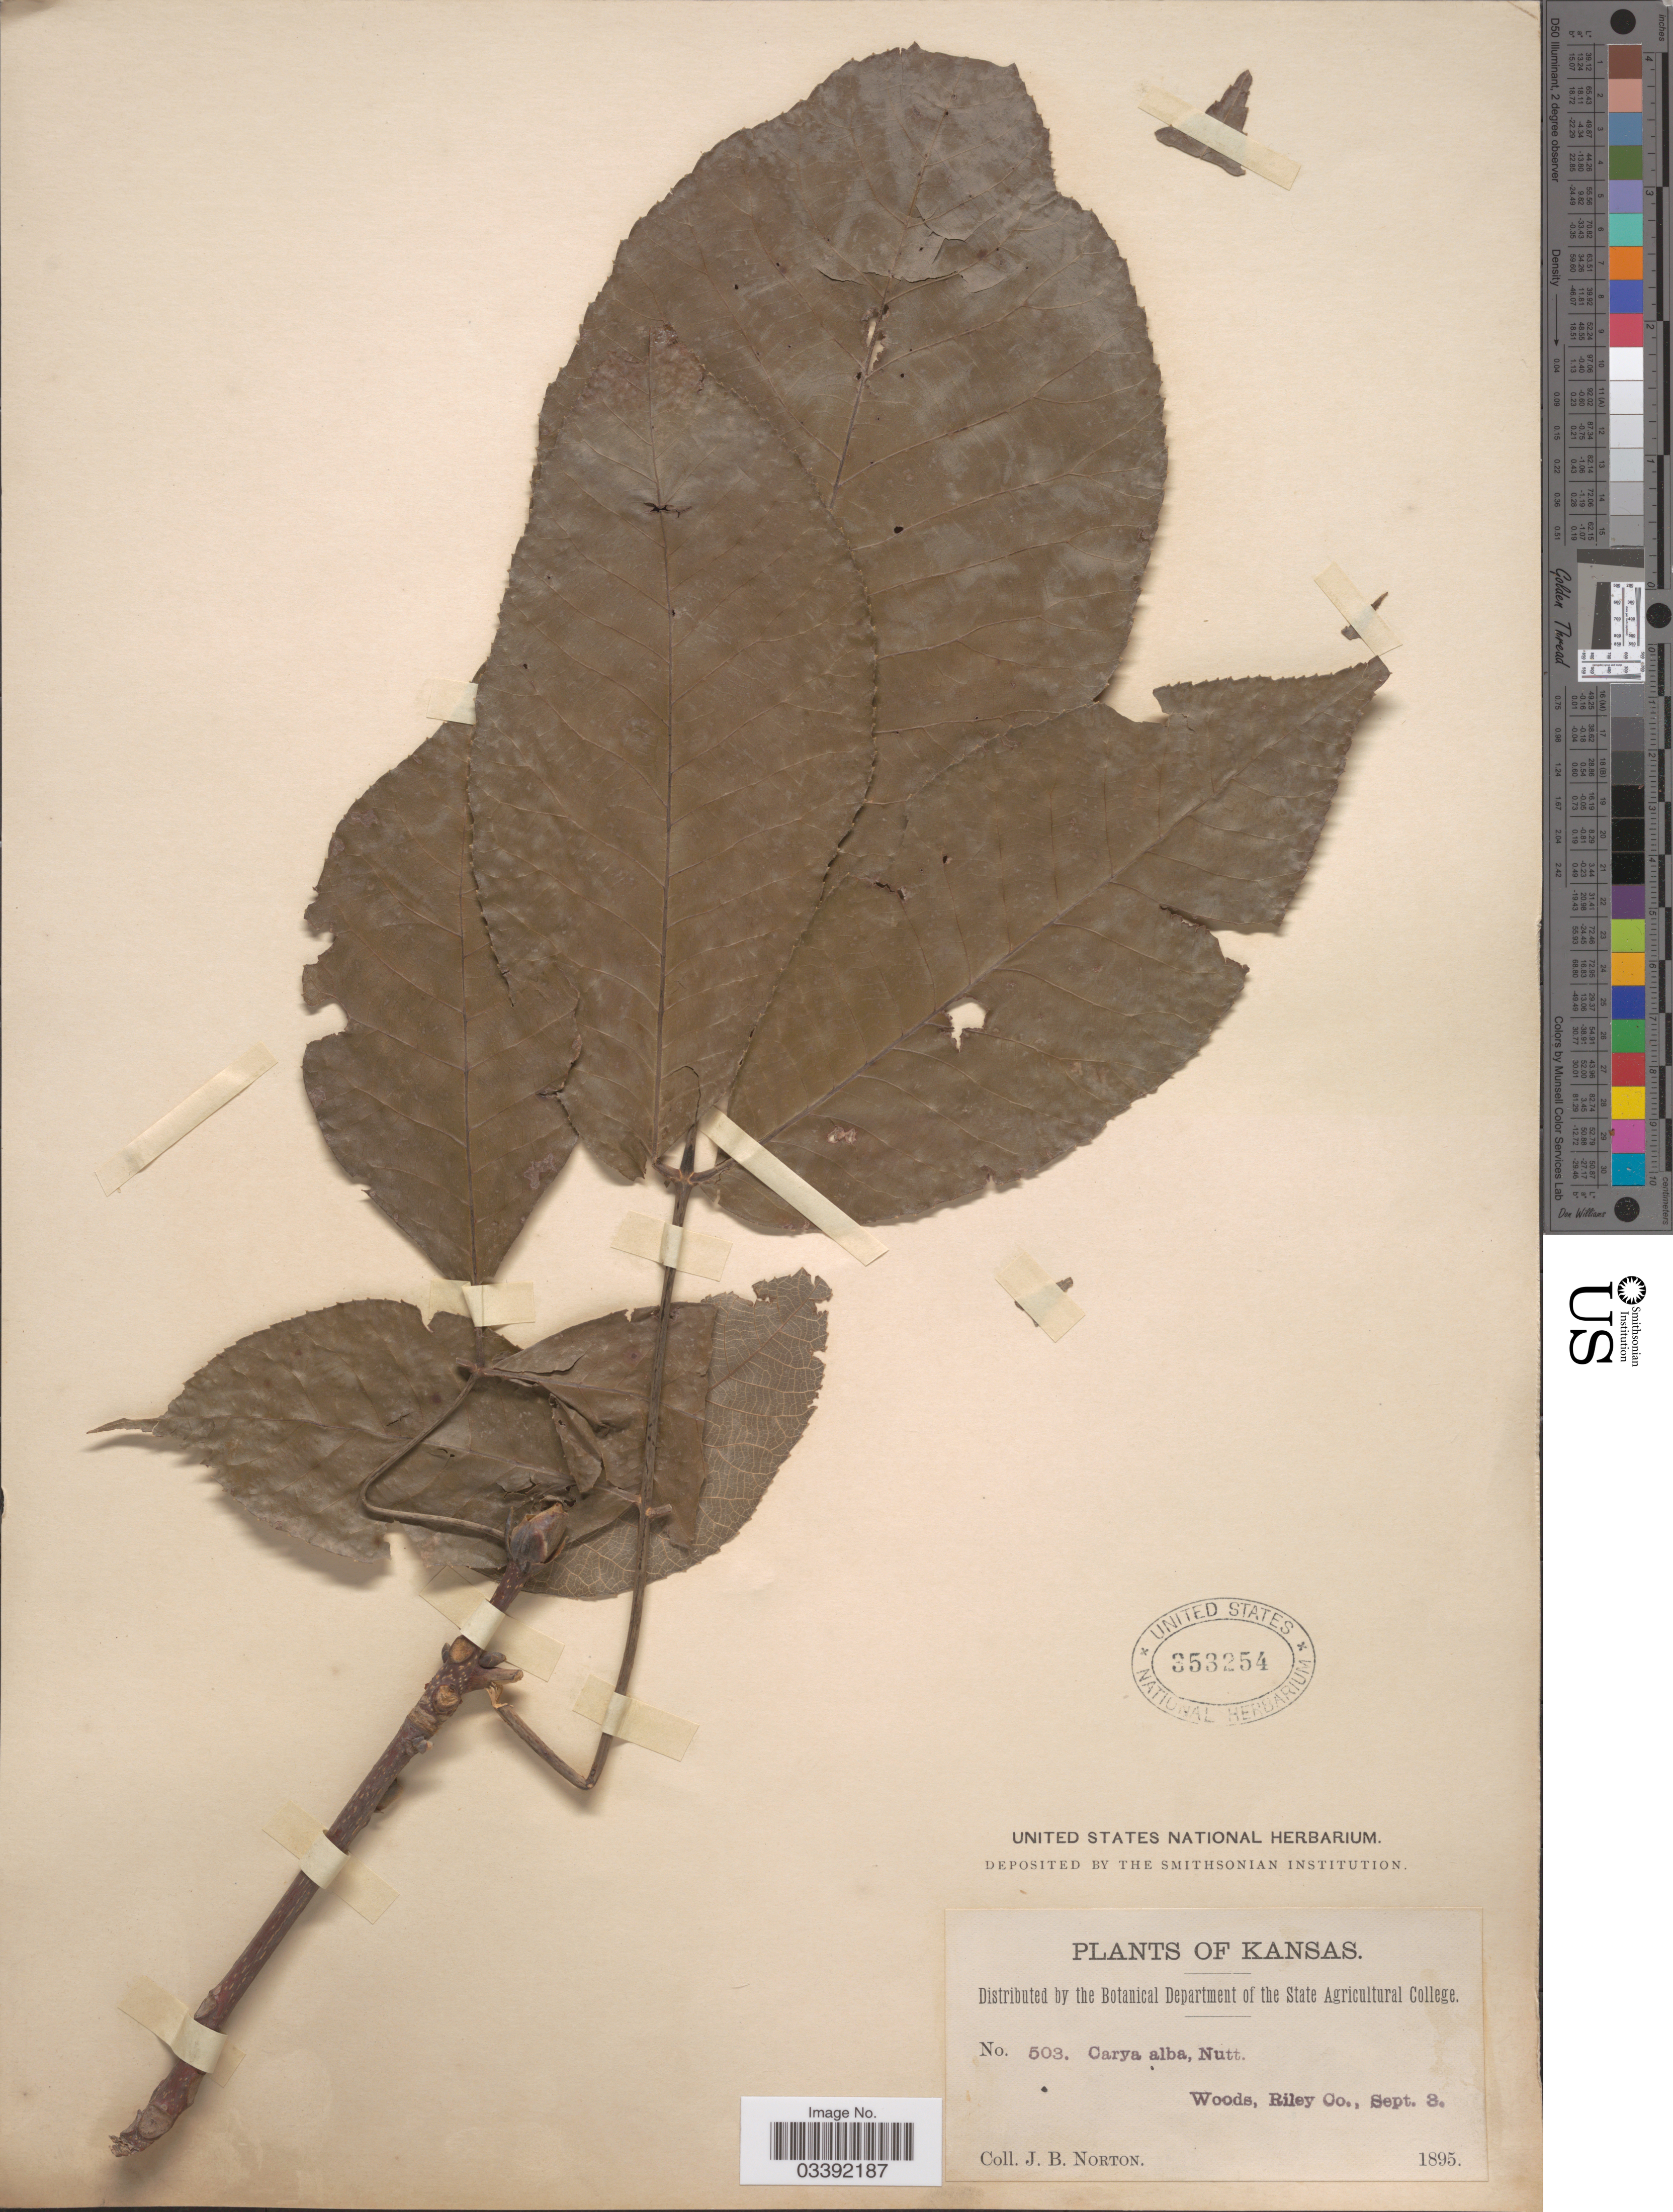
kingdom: Plantae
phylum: Tracheophyta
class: Magnoliopsida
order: Fagales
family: Juglandaceae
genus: Carya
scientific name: Carya ovata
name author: (Mill.) K. Koch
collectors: J. B. Norton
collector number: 503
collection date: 1895-09-03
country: United States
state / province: Kansas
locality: Riley Co.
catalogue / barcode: US 353254